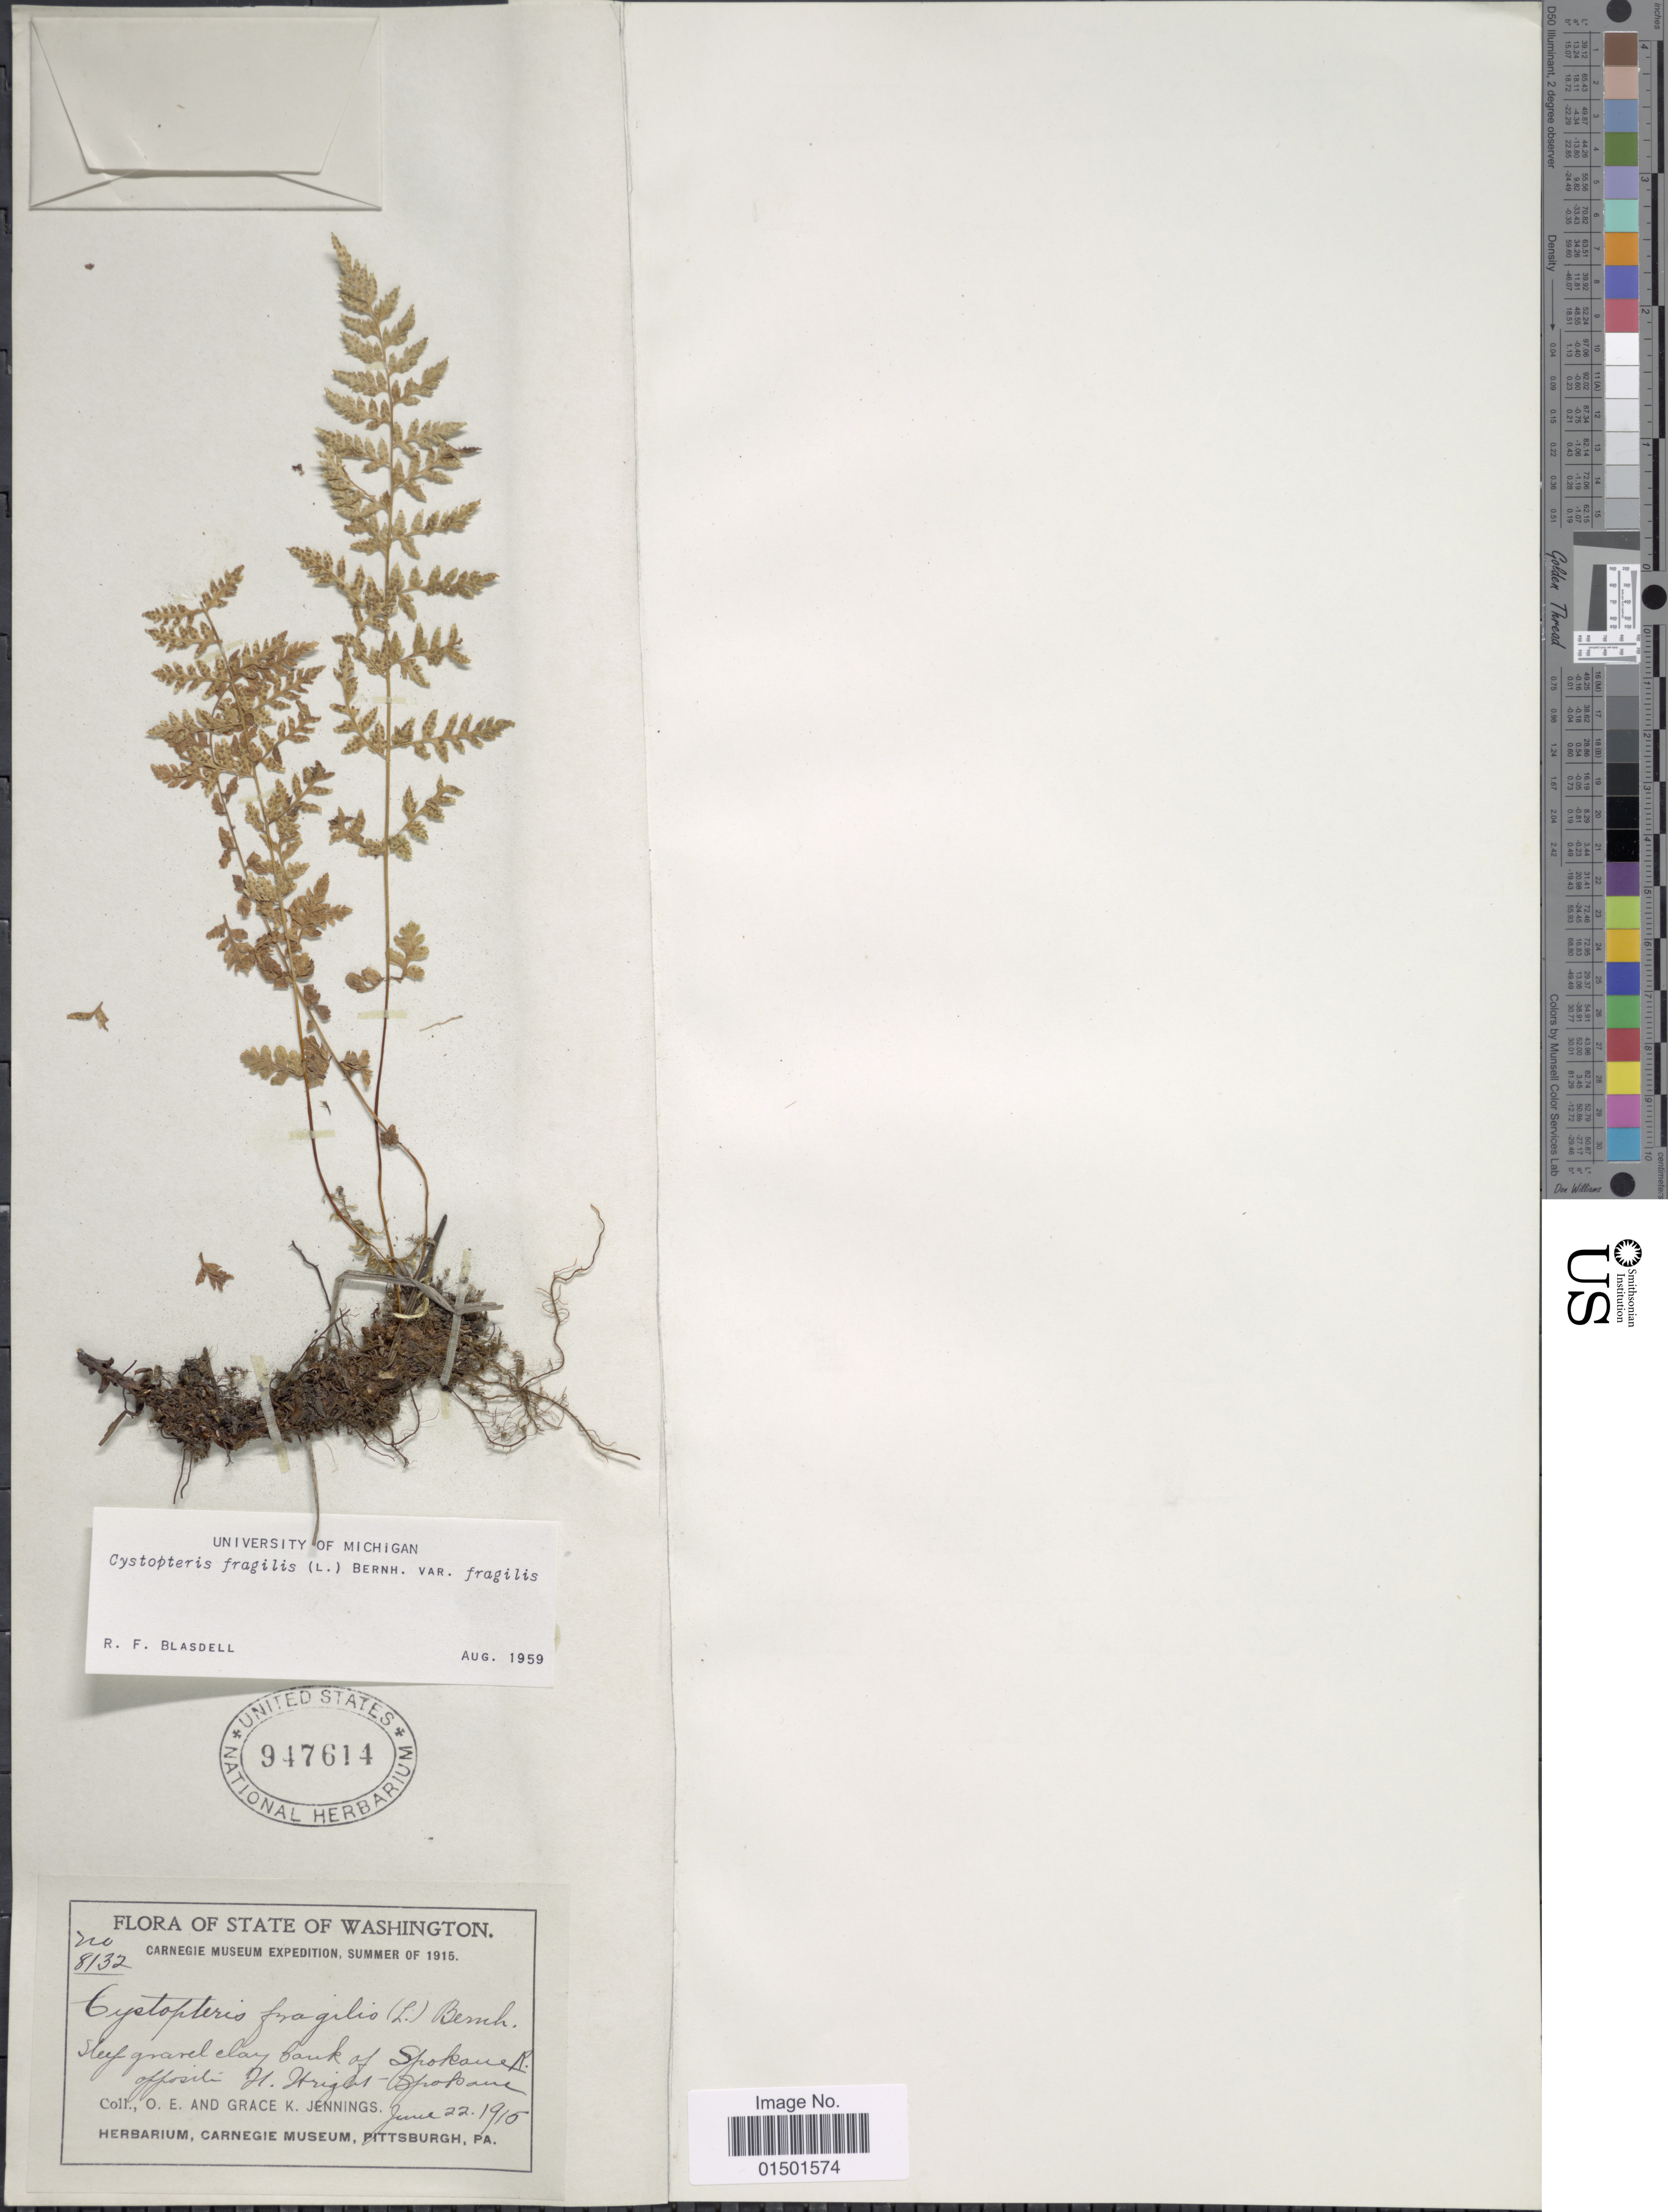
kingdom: Plantae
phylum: Tracheophyta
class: Polypodiopsida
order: Polypodiales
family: Cystopteridaceae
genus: Cystopteris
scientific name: Cystopteris fragilis var. fragilis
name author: (L.) Bernh.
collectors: O. E. Jennings & G. K. Jennings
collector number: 8132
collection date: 1915-06-22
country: United States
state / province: Washington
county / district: Spokane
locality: Steep gravel clay bank of Spokane R. opposite Ft. Wright Spokane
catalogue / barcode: US 947614